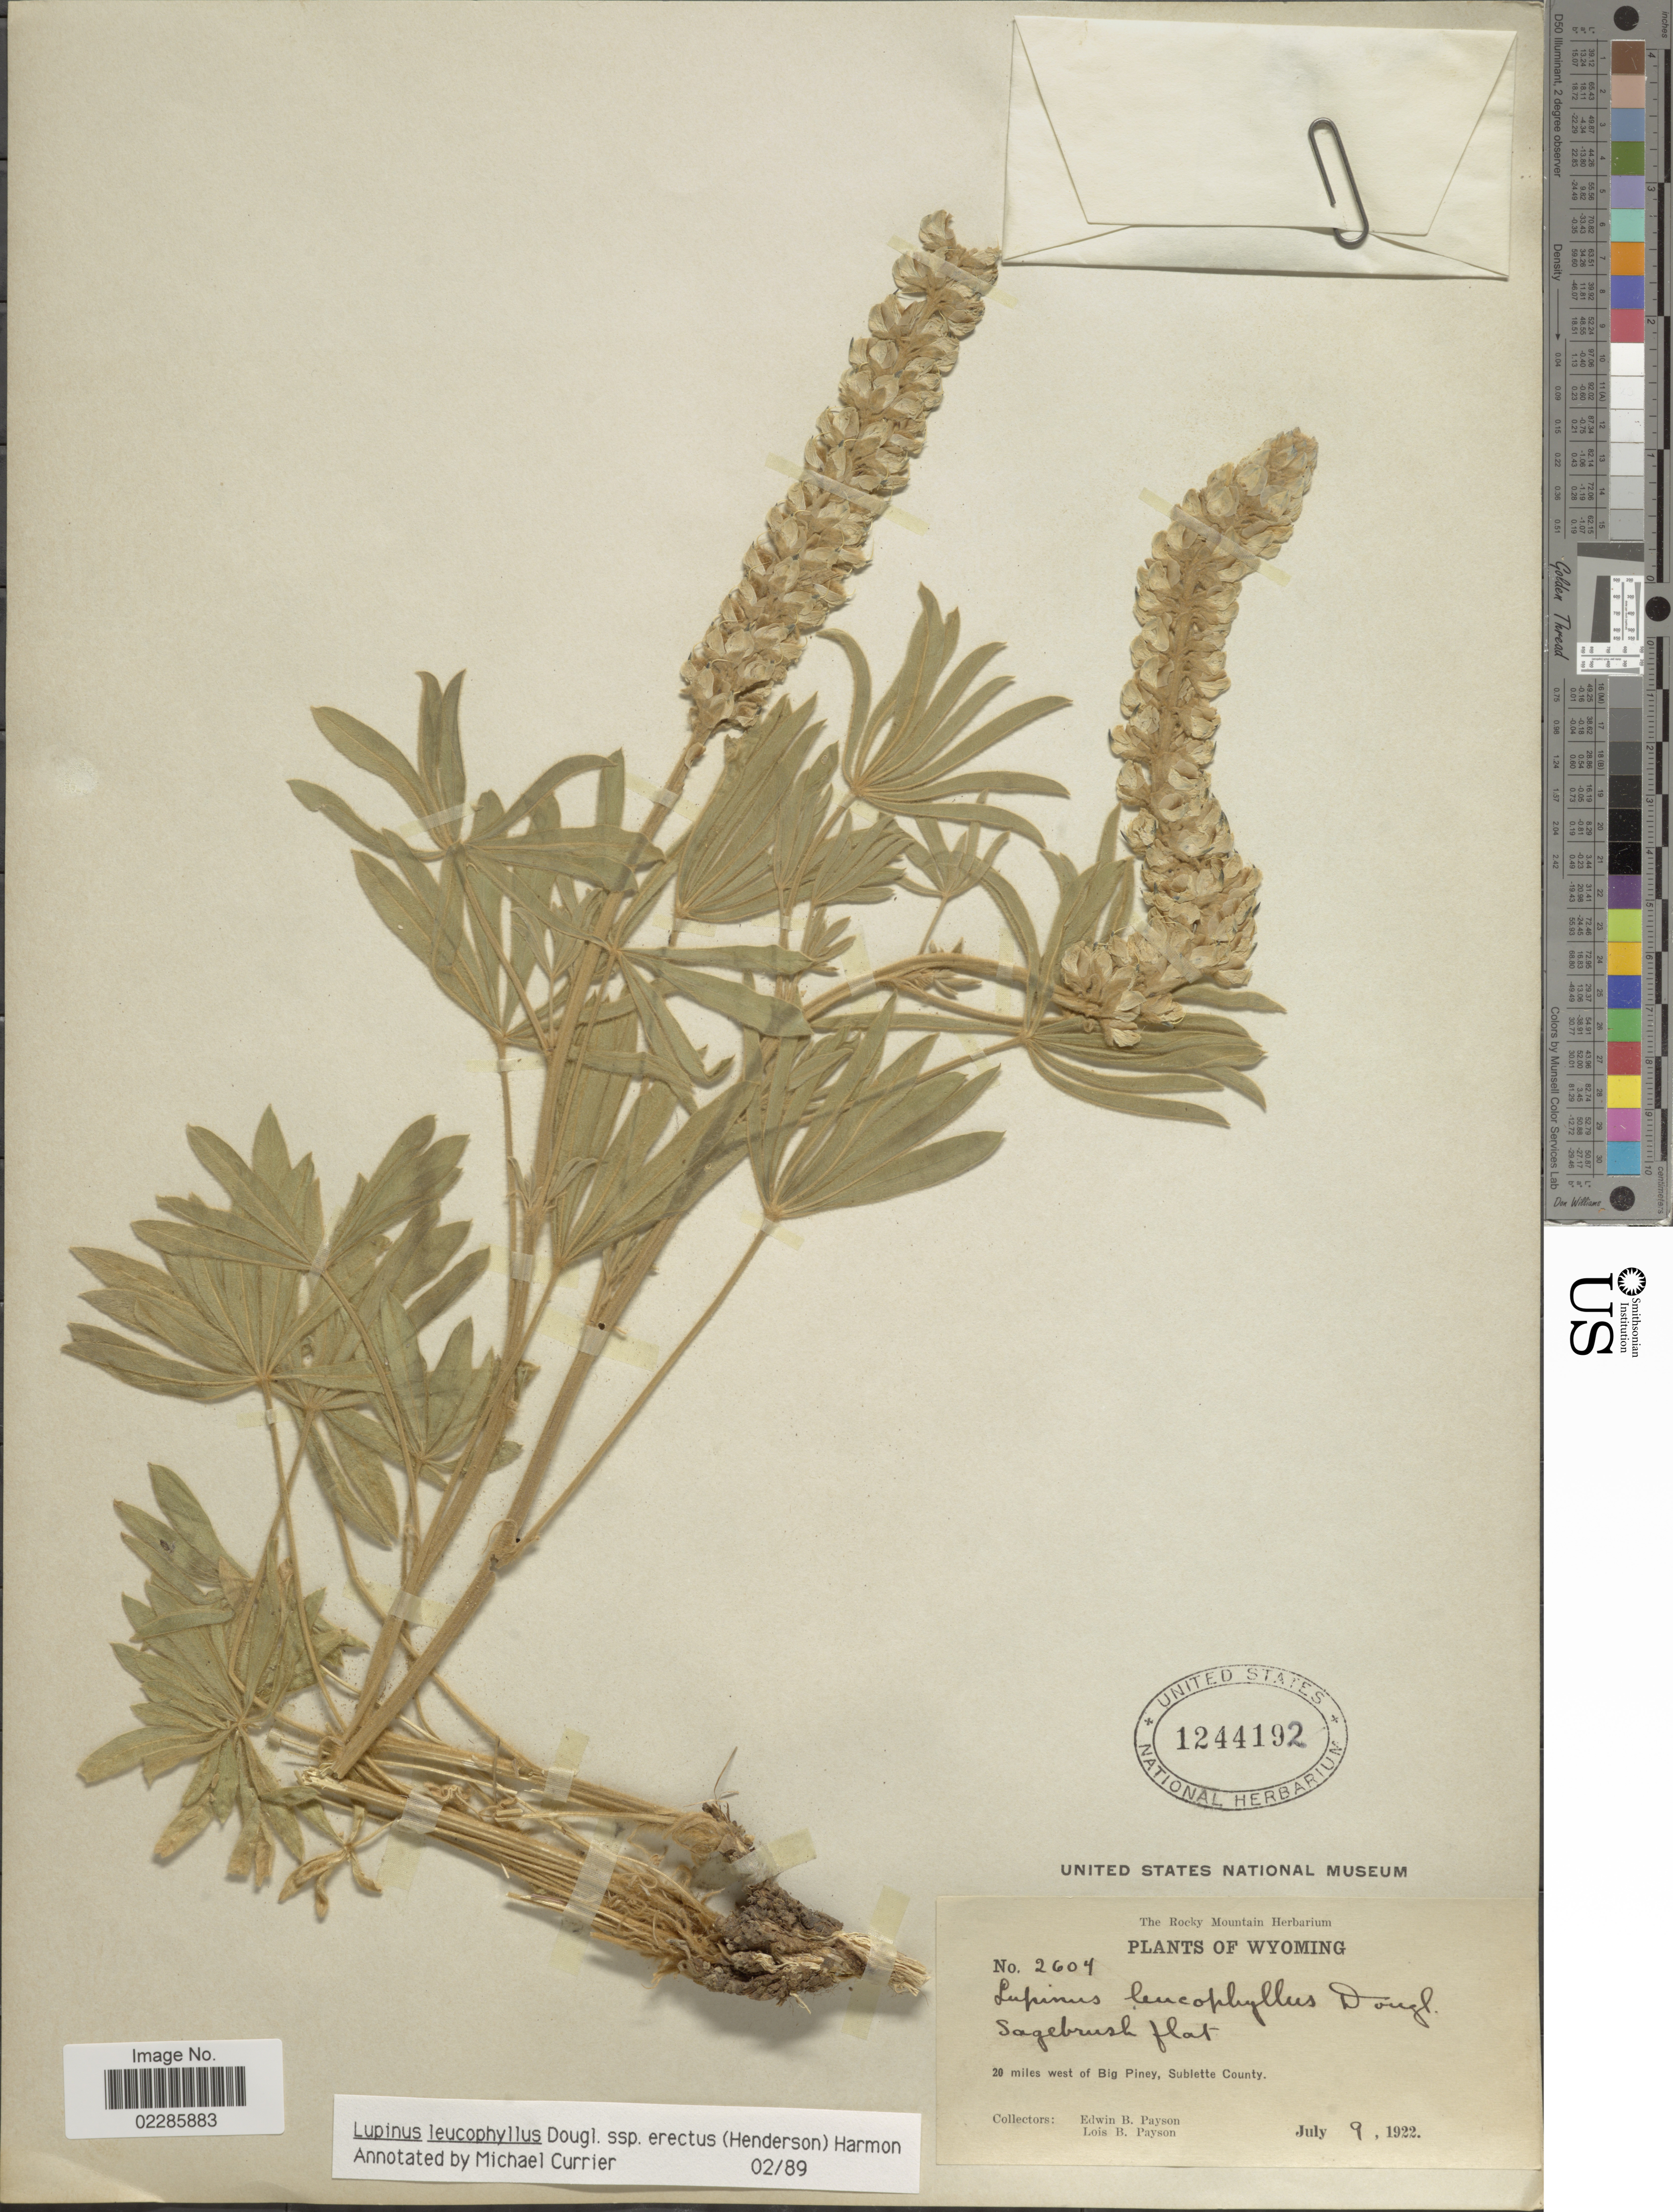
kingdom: Plantae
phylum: Tracheophyta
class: Magnoliopsida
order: Fabales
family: Fabaceae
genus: Lupinus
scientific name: Lupinus leucophyllus subsp. erectus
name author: (Douglass M.Hend.) Harmon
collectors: E. B. Payson & L. Payson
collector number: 2604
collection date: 1922-07-09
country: United States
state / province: Wyoming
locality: Sagebrush flat, 20 miles west of Big Piney, Sublette County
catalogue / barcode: US 1244192